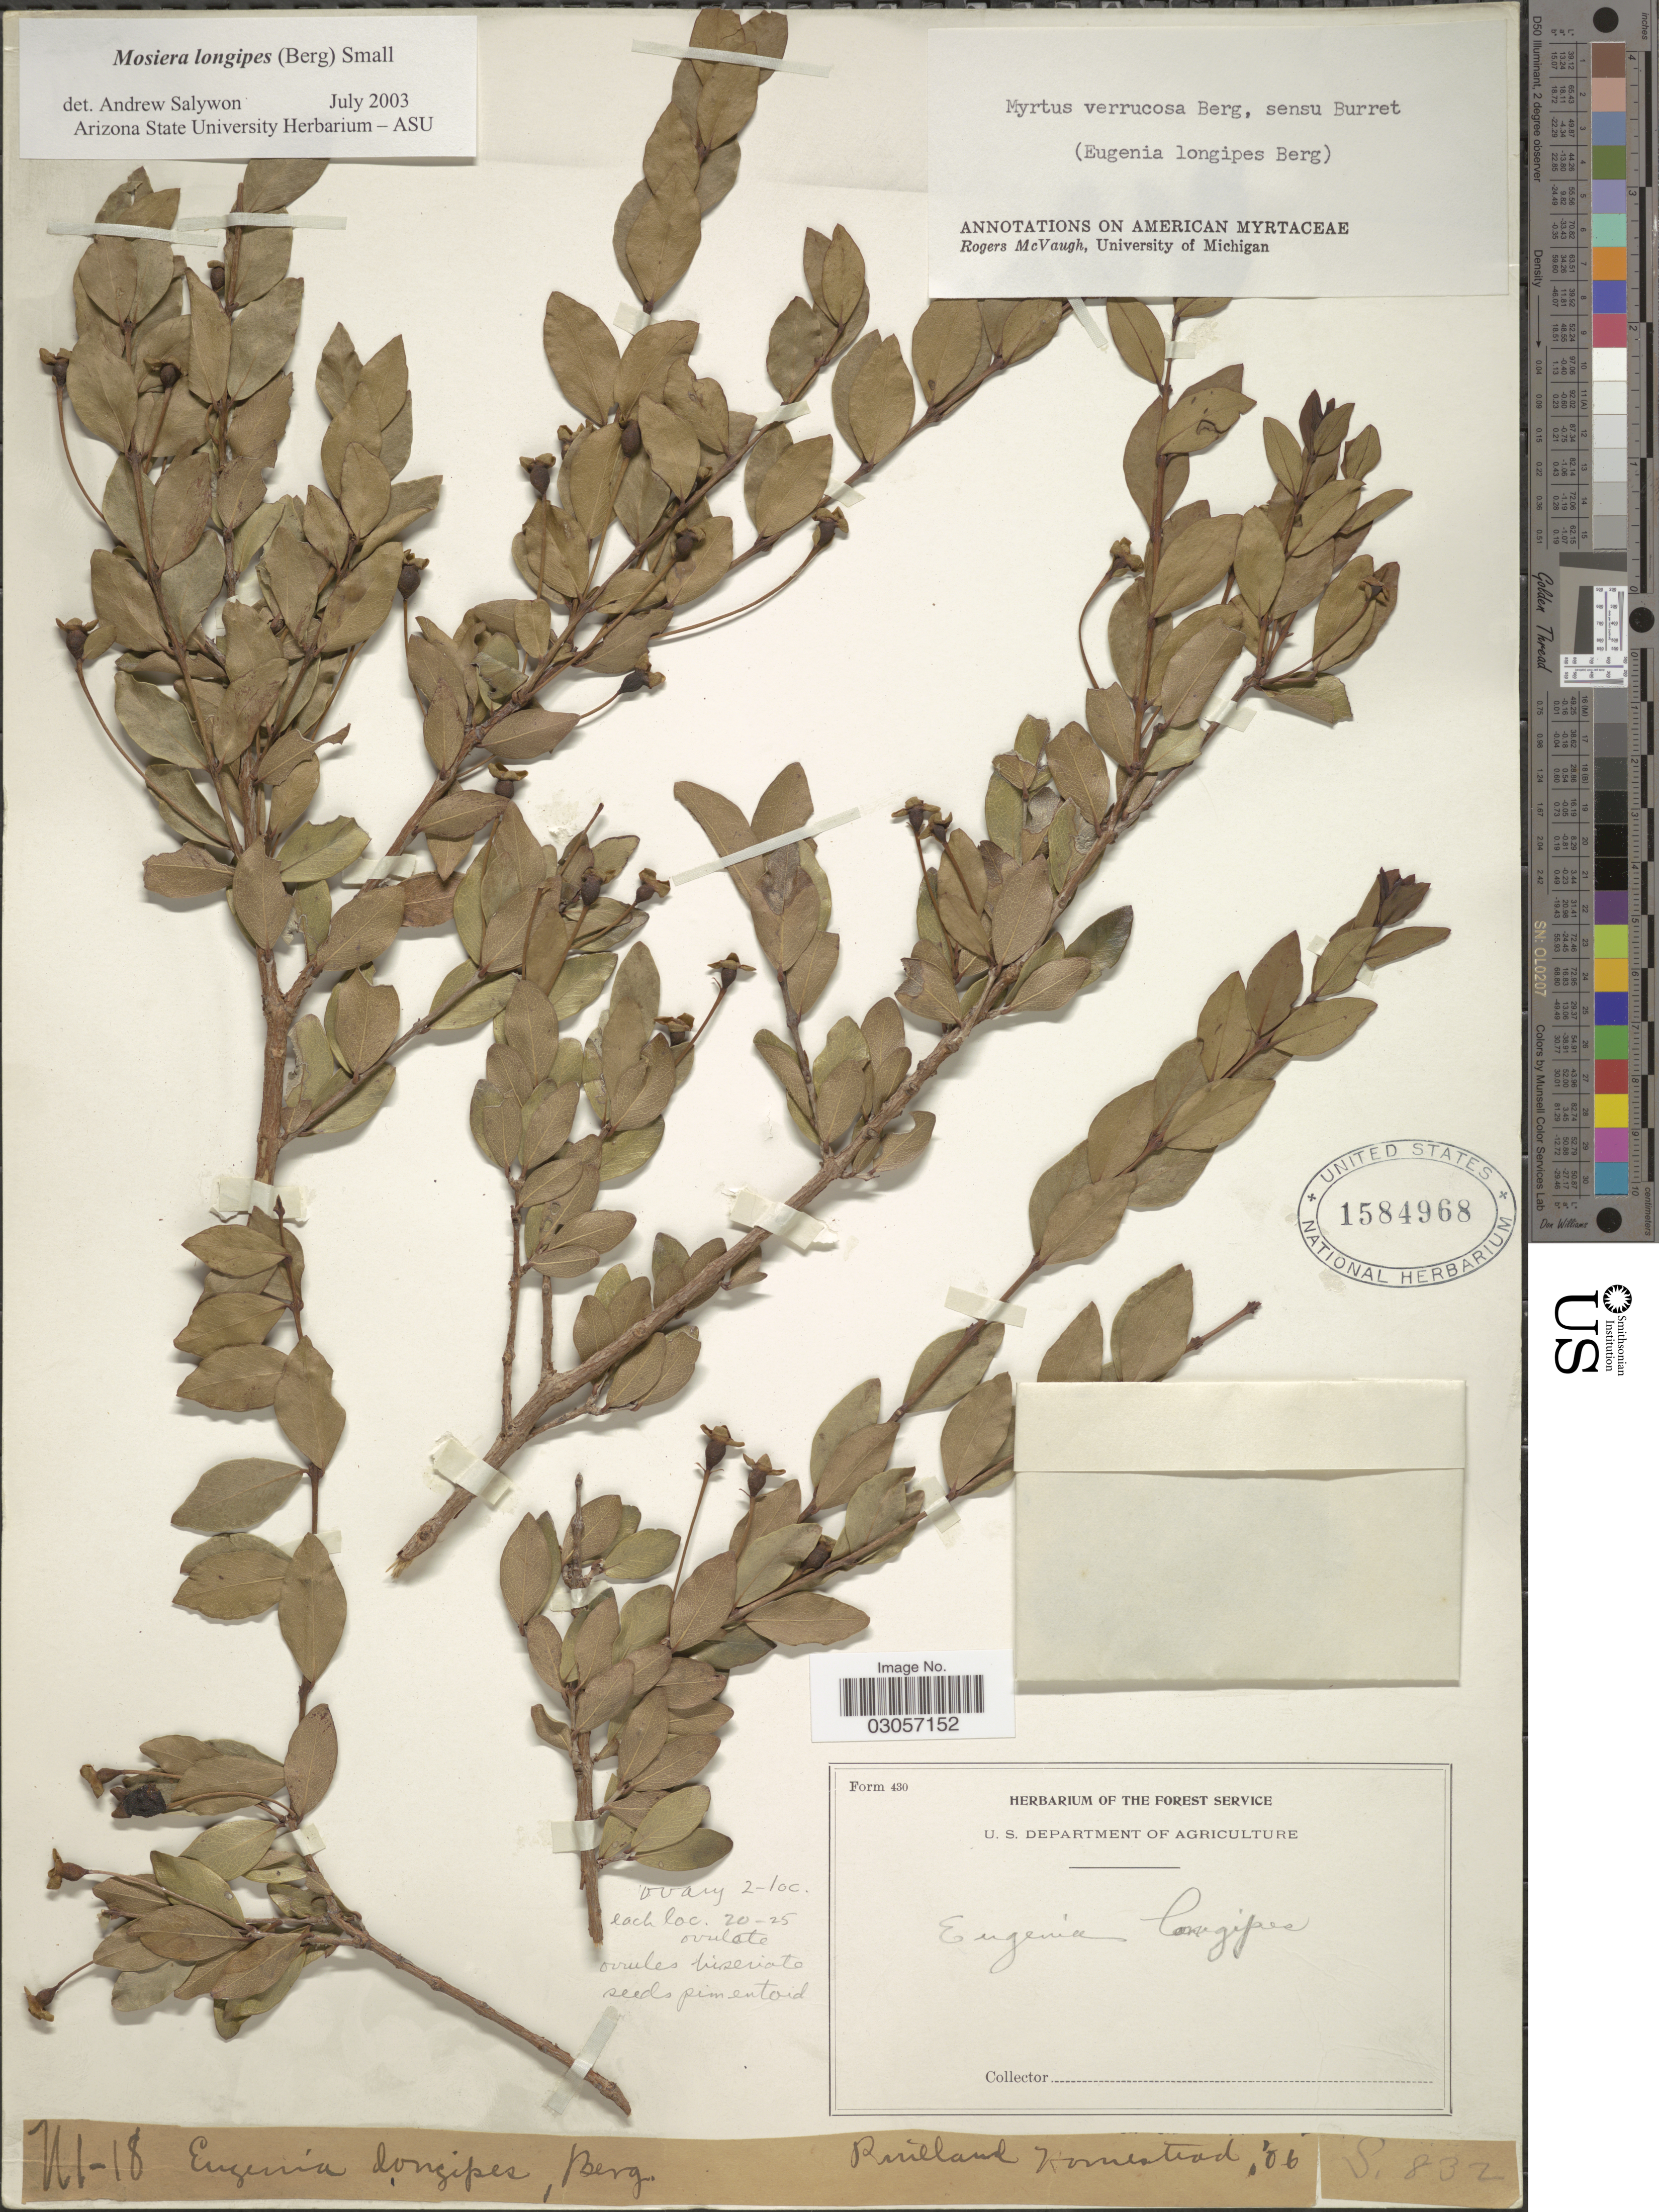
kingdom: Plantae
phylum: Tracheophyta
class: Magnoliopsida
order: Myrtales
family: Myrtaceae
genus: Mosiera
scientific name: Mosiera longipes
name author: (O. Berg) Small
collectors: Ex herb. of the Forest Service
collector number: N1-18*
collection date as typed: Transcribed d/m/y: //6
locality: Pineland Homestead.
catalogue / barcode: US 1584968